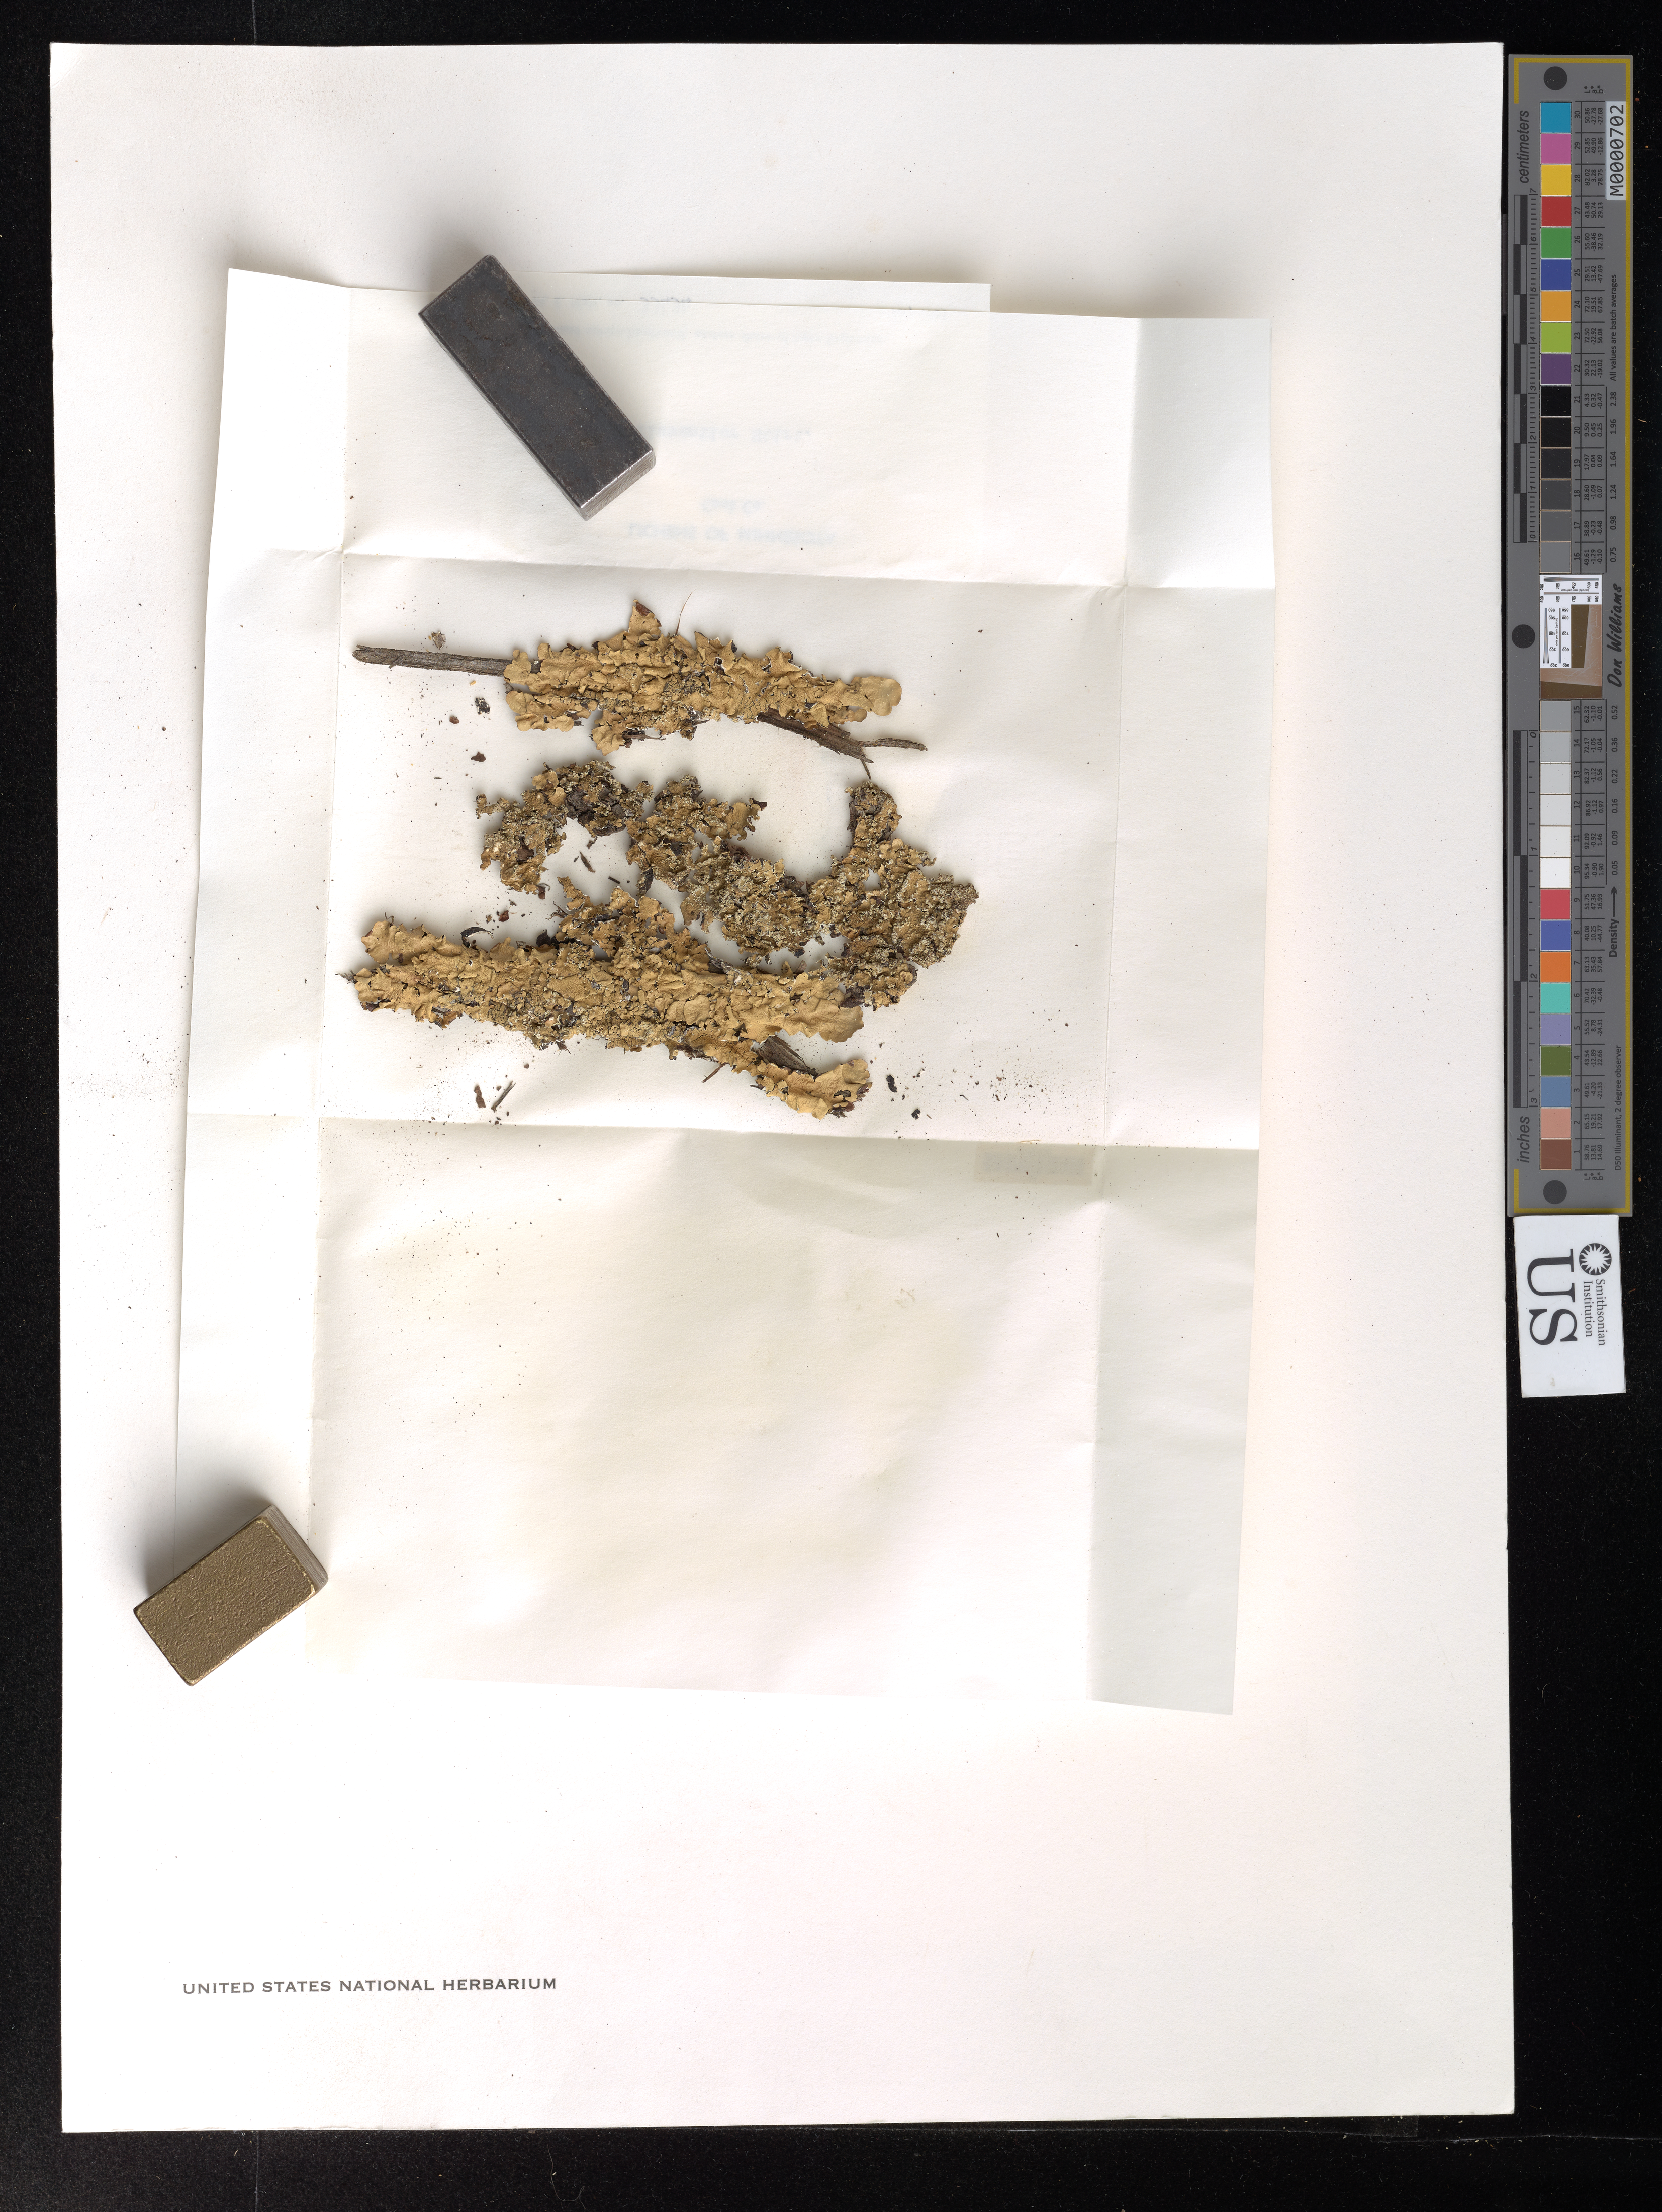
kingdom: Fungi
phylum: Ascomycota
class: Lecanoromycetes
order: Lecanorales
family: Parmeliaceae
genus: Flavopunctelia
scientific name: Flavopunctelia flaventior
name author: (Stirt.) Hale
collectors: M. Hale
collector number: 33434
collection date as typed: Jul 1966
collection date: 1966-07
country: United States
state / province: Minnesota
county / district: Cook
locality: Eastern shore of lake saganaga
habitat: Lowland spruce-hardwood